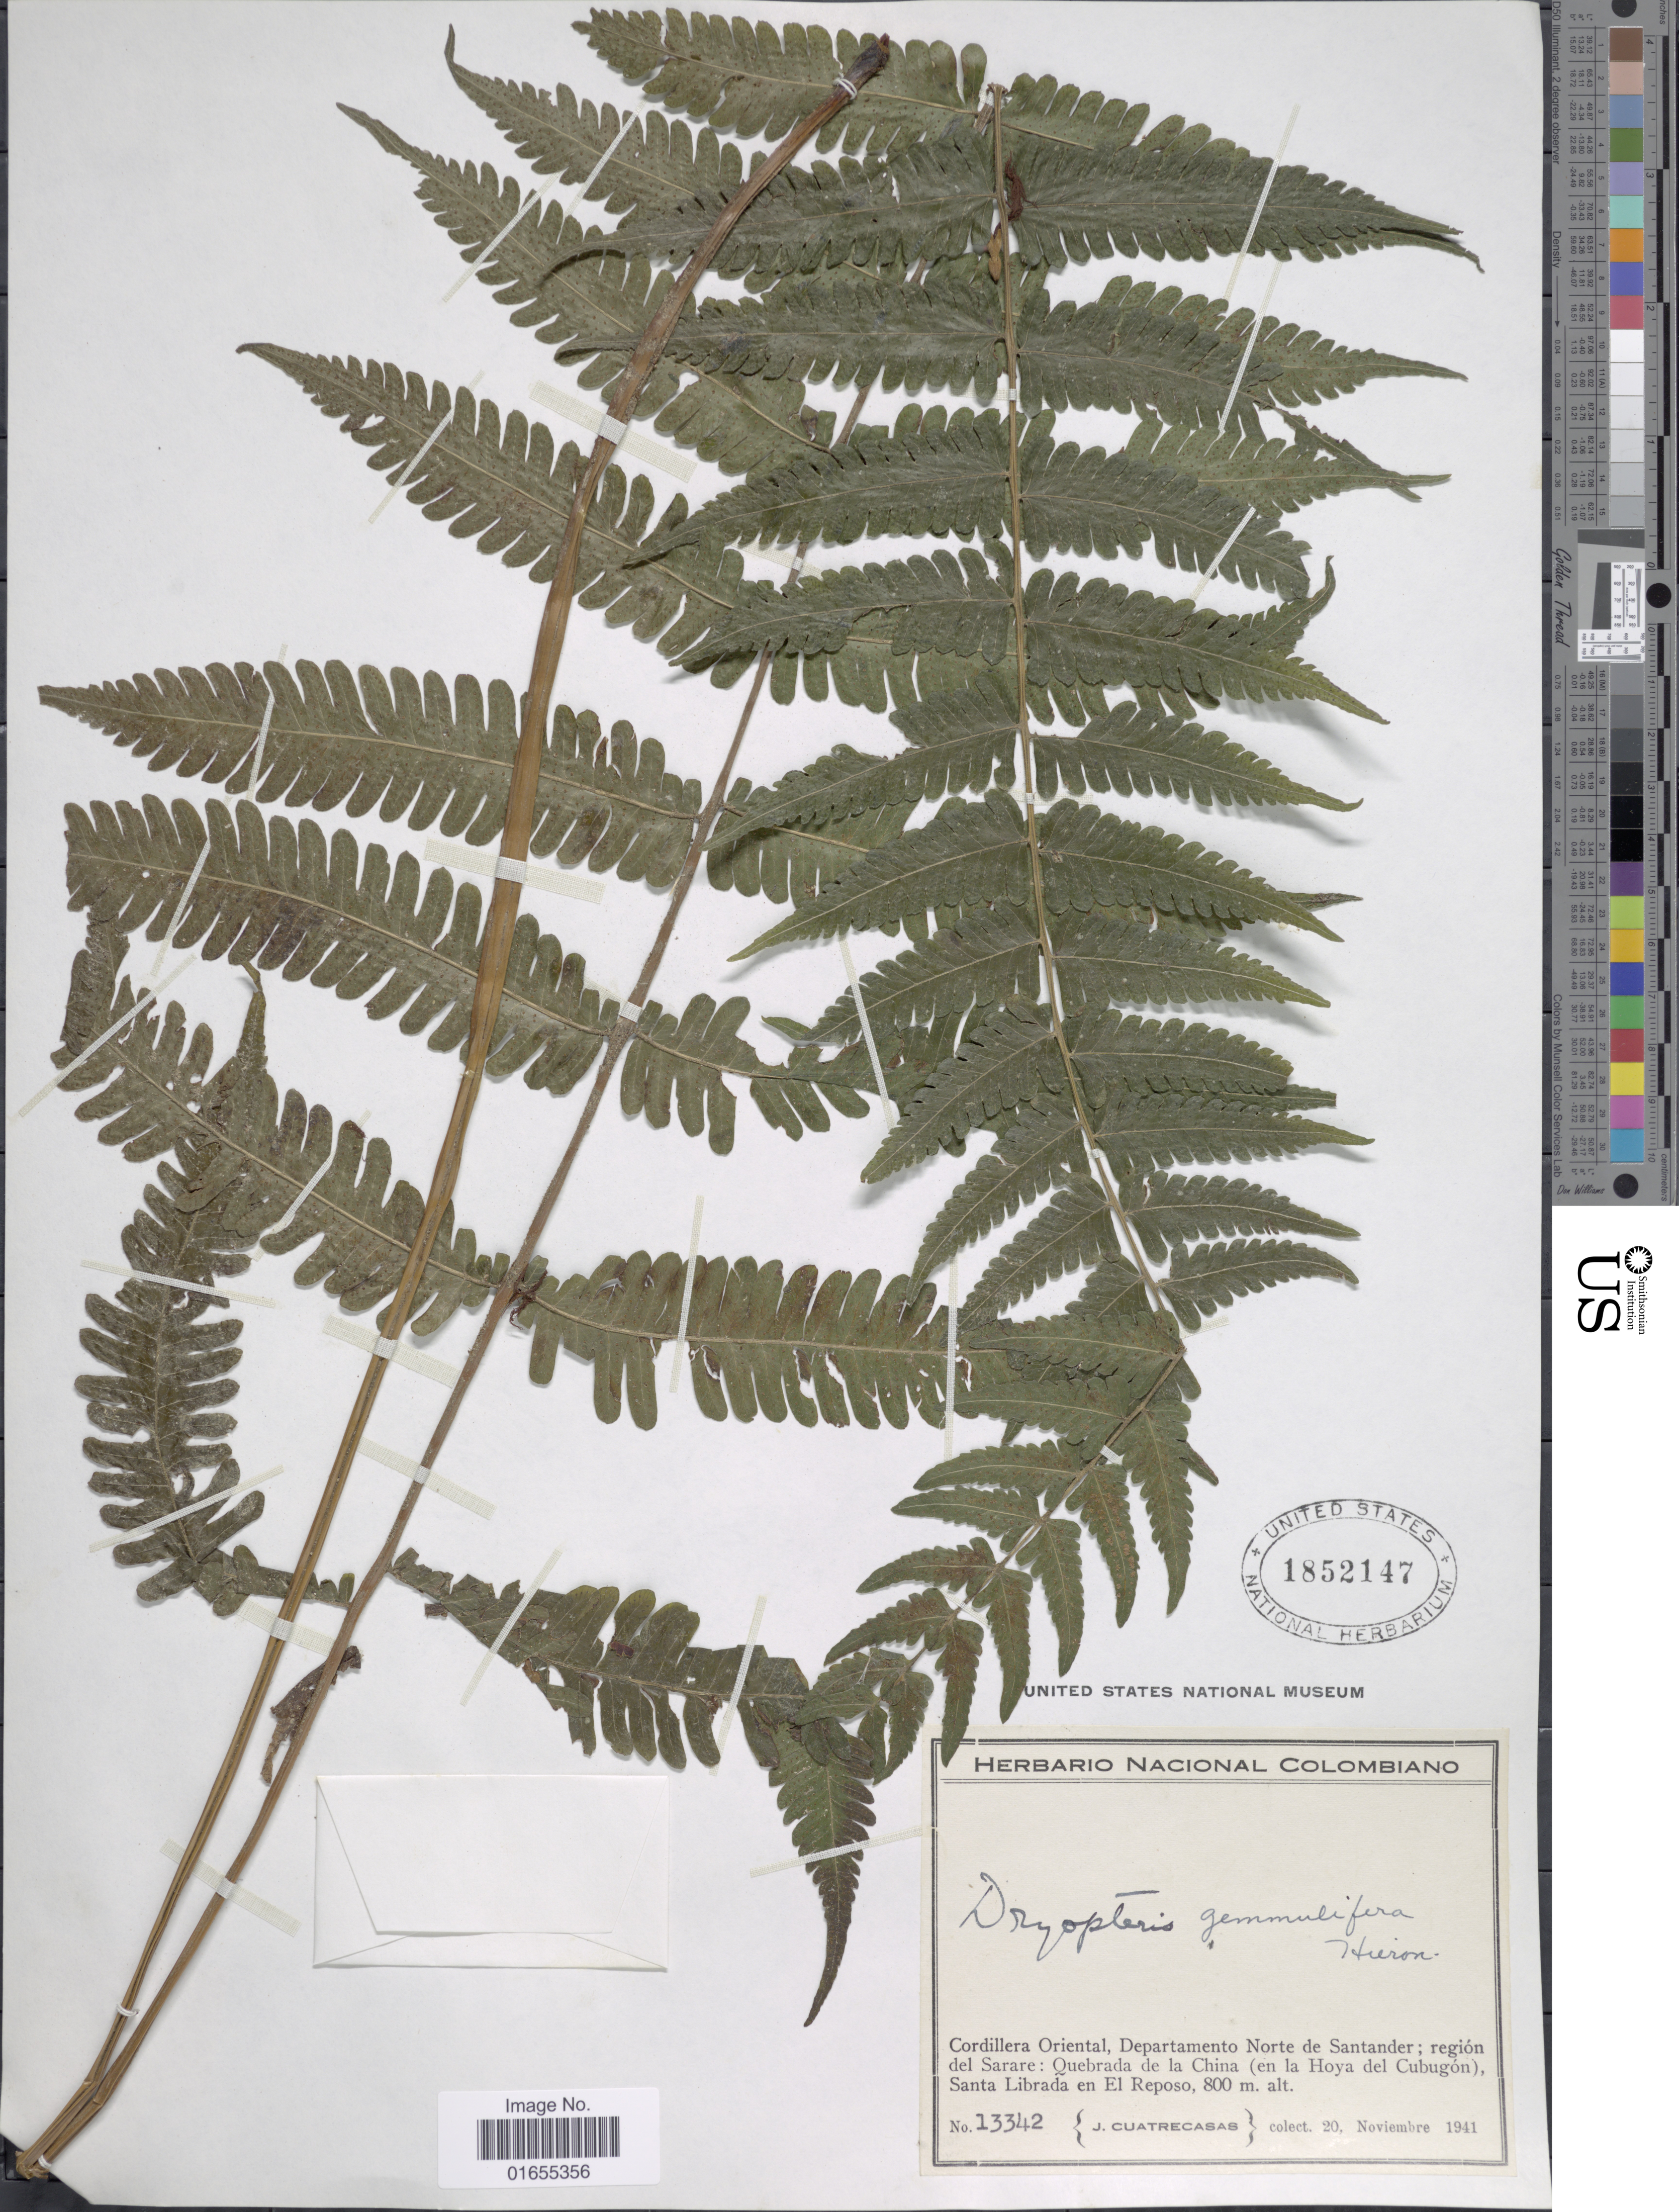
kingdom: Plantae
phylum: Tracheophyta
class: Polypodiopsida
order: Polypodiales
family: Thelypteridaceae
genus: Goniopteris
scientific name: Goniopteris gemmulifera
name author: (Hieron.) A.R. Sm. & D. Löve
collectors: J. Cuatrecasas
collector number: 13342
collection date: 1941-11-20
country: Colombia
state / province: Norte de Santander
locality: Cordillera Oriental; region del Sarare: Quebrada de la China (en la Hoya del Cubugon), Santa Librada en El Reposo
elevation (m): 800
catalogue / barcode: US 1852147